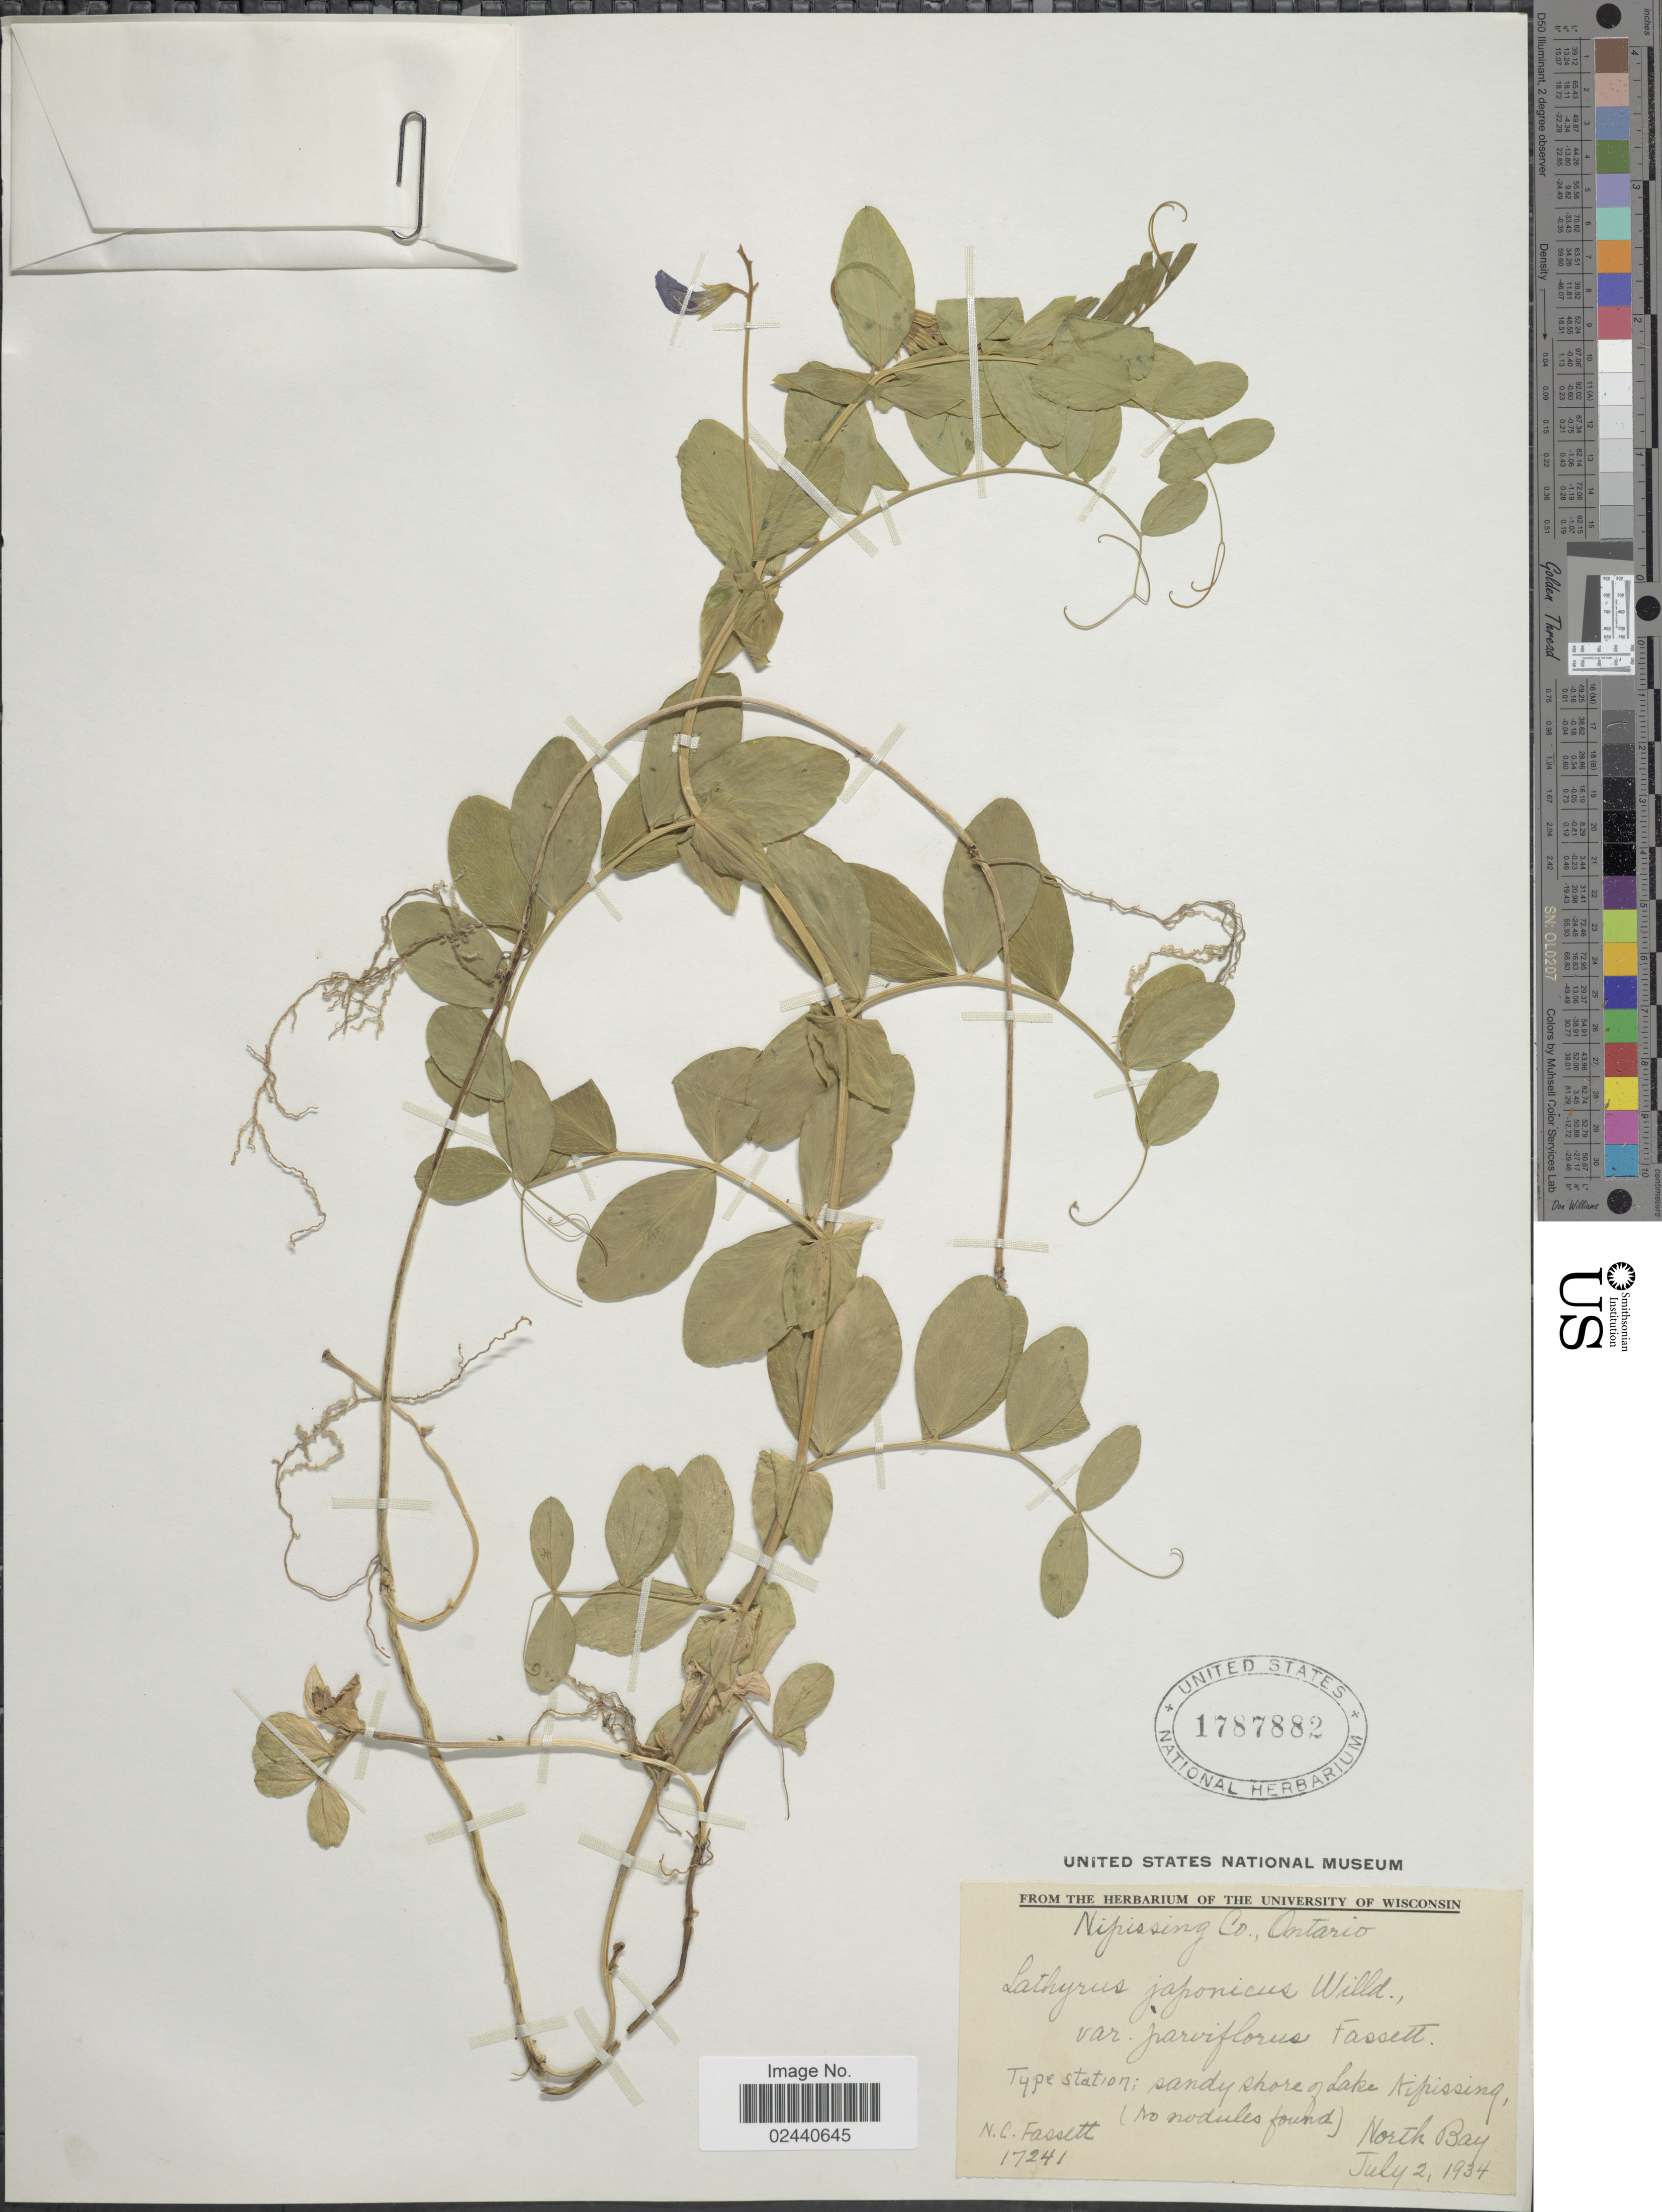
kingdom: Plantae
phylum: Tracheophyta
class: Magnoliopsida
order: Fabales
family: Fabaceae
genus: Lathyrus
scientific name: Lathyrus japonicus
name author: Willd.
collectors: N. C. Fassett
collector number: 17241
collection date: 1934-07-02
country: Canada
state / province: Ontario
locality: Nipissing Co, shore of Lake Nipissing, North Bay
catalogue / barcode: US 1787882